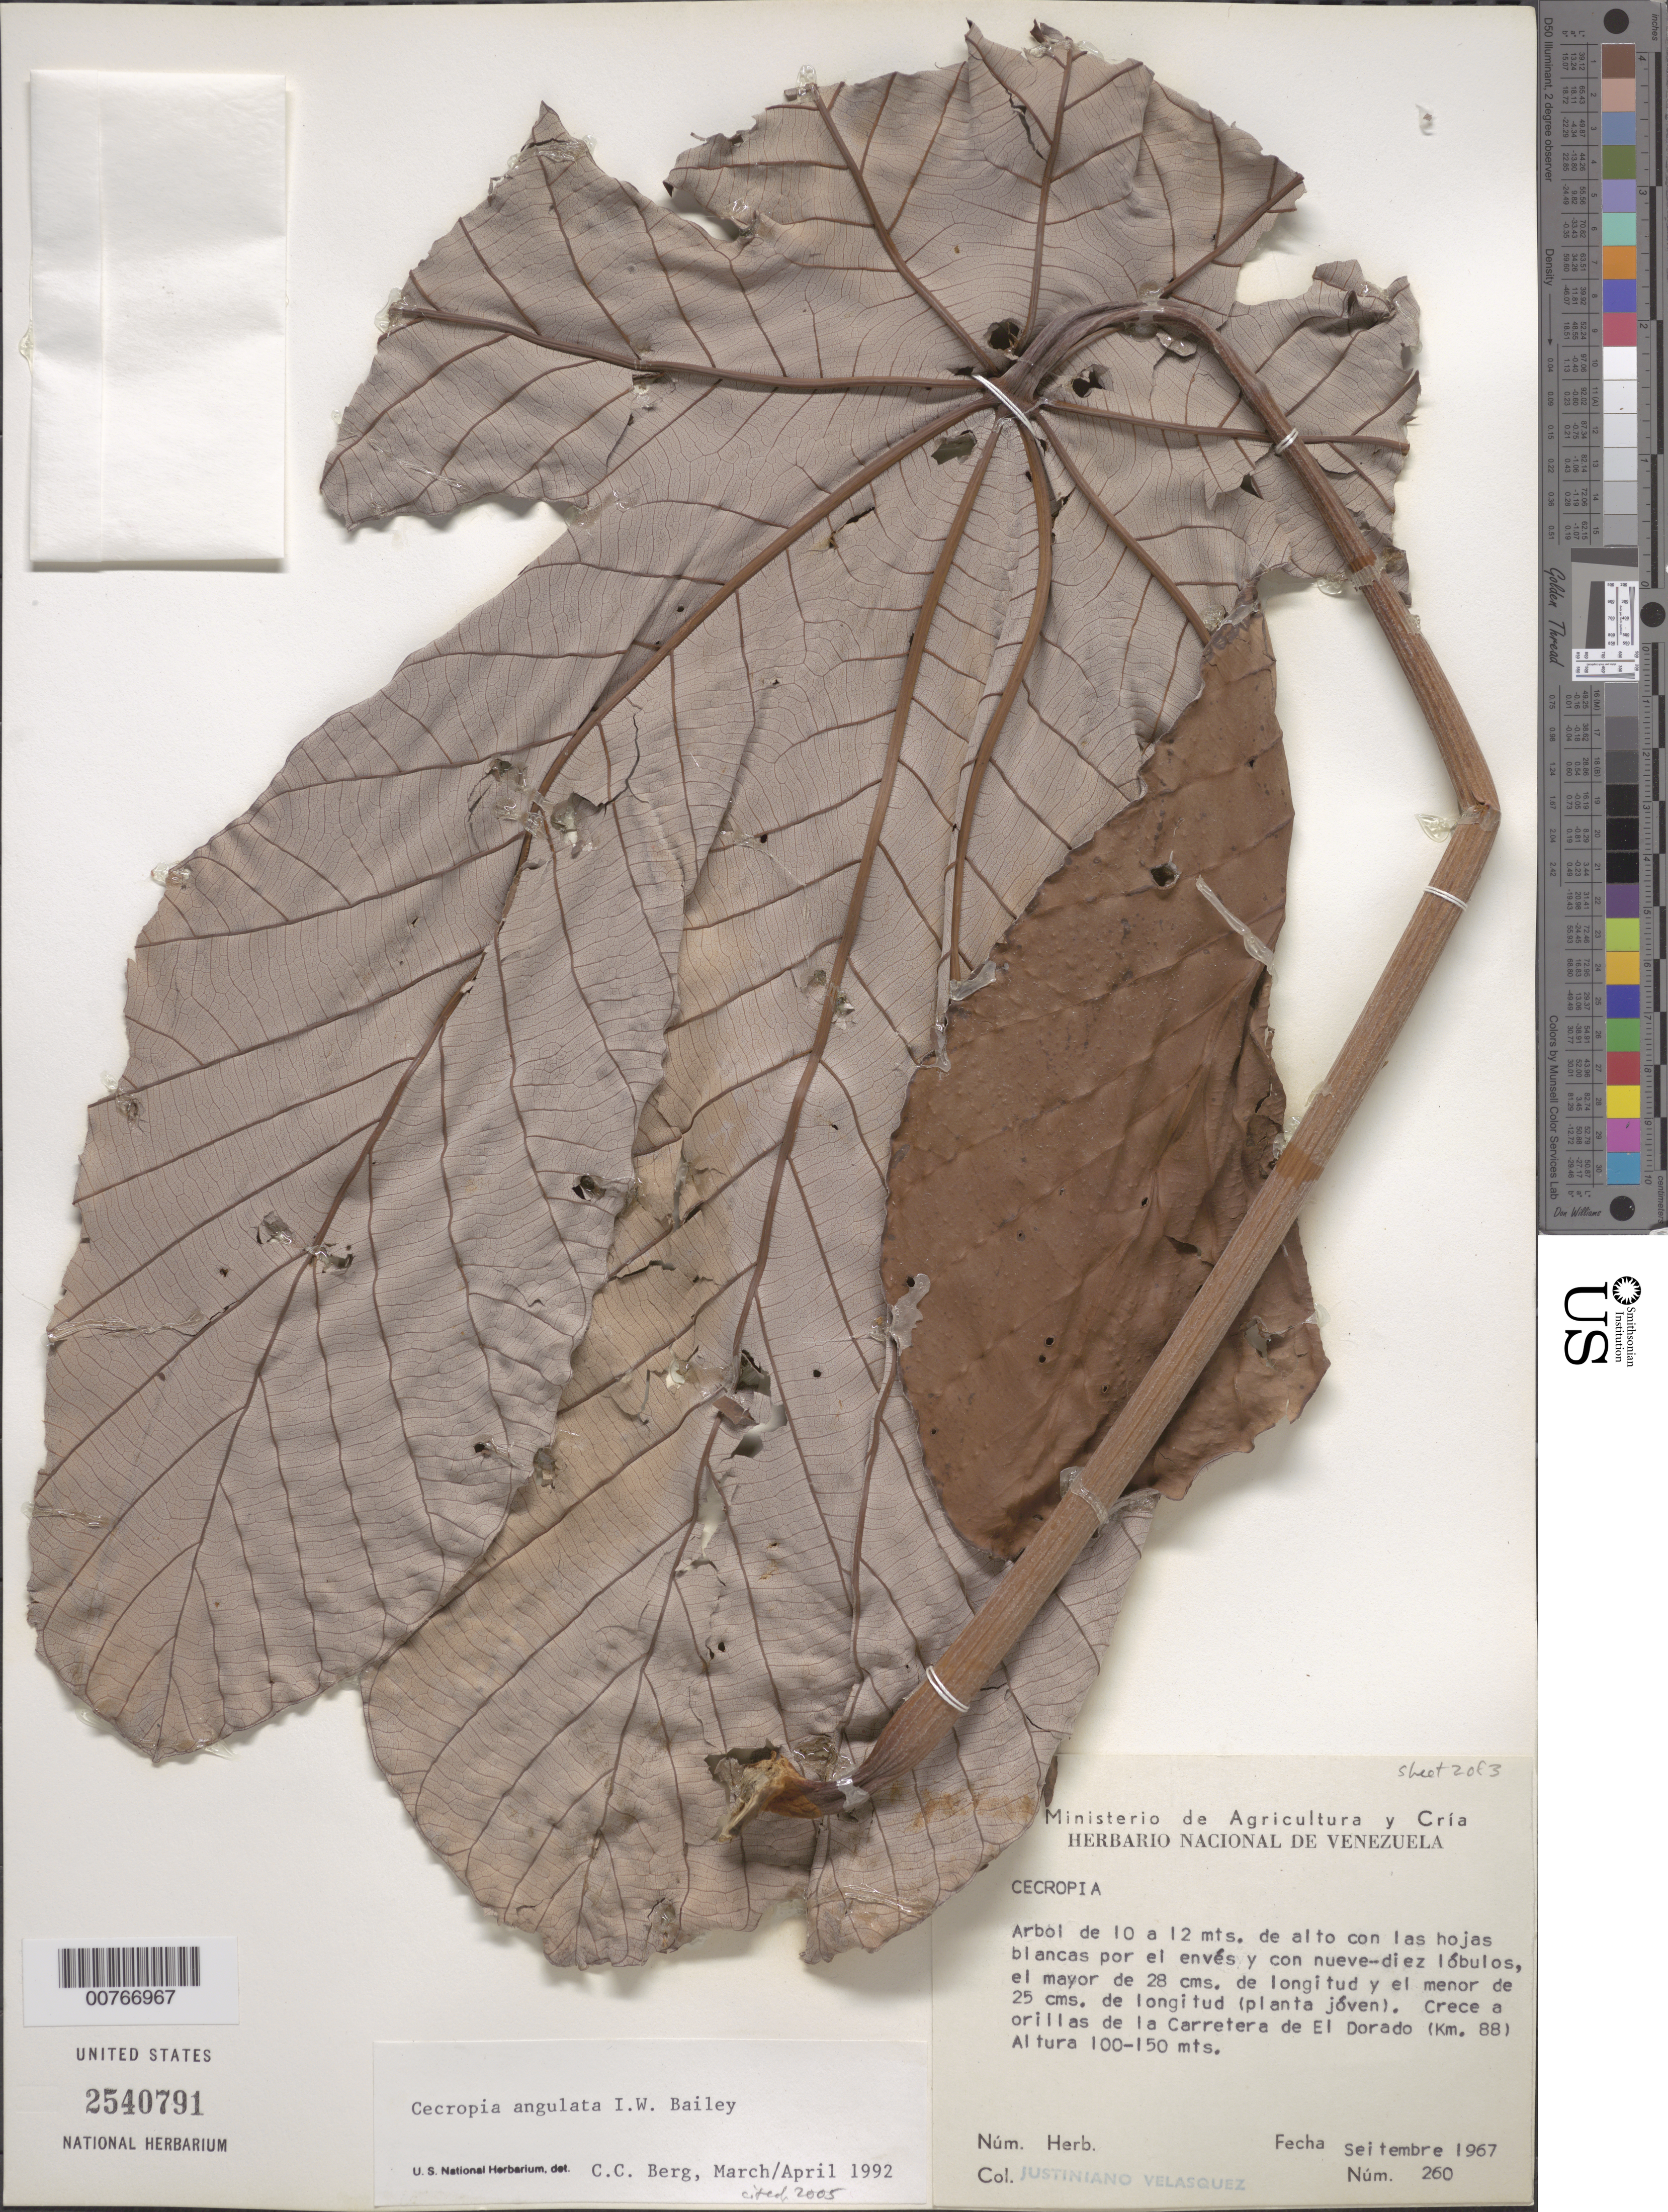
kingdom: Plantae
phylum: Tracheophyta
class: Magnoliopsida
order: Rosales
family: Urticaceae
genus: Cecropia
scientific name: Cecropia angulata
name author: I.W. Bailey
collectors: J. Velasquez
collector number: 260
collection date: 1967-09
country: Venezuela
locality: Crece a orillas de la Carretera de El Dorado (Km. 88).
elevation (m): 100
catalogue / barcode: US 2540791